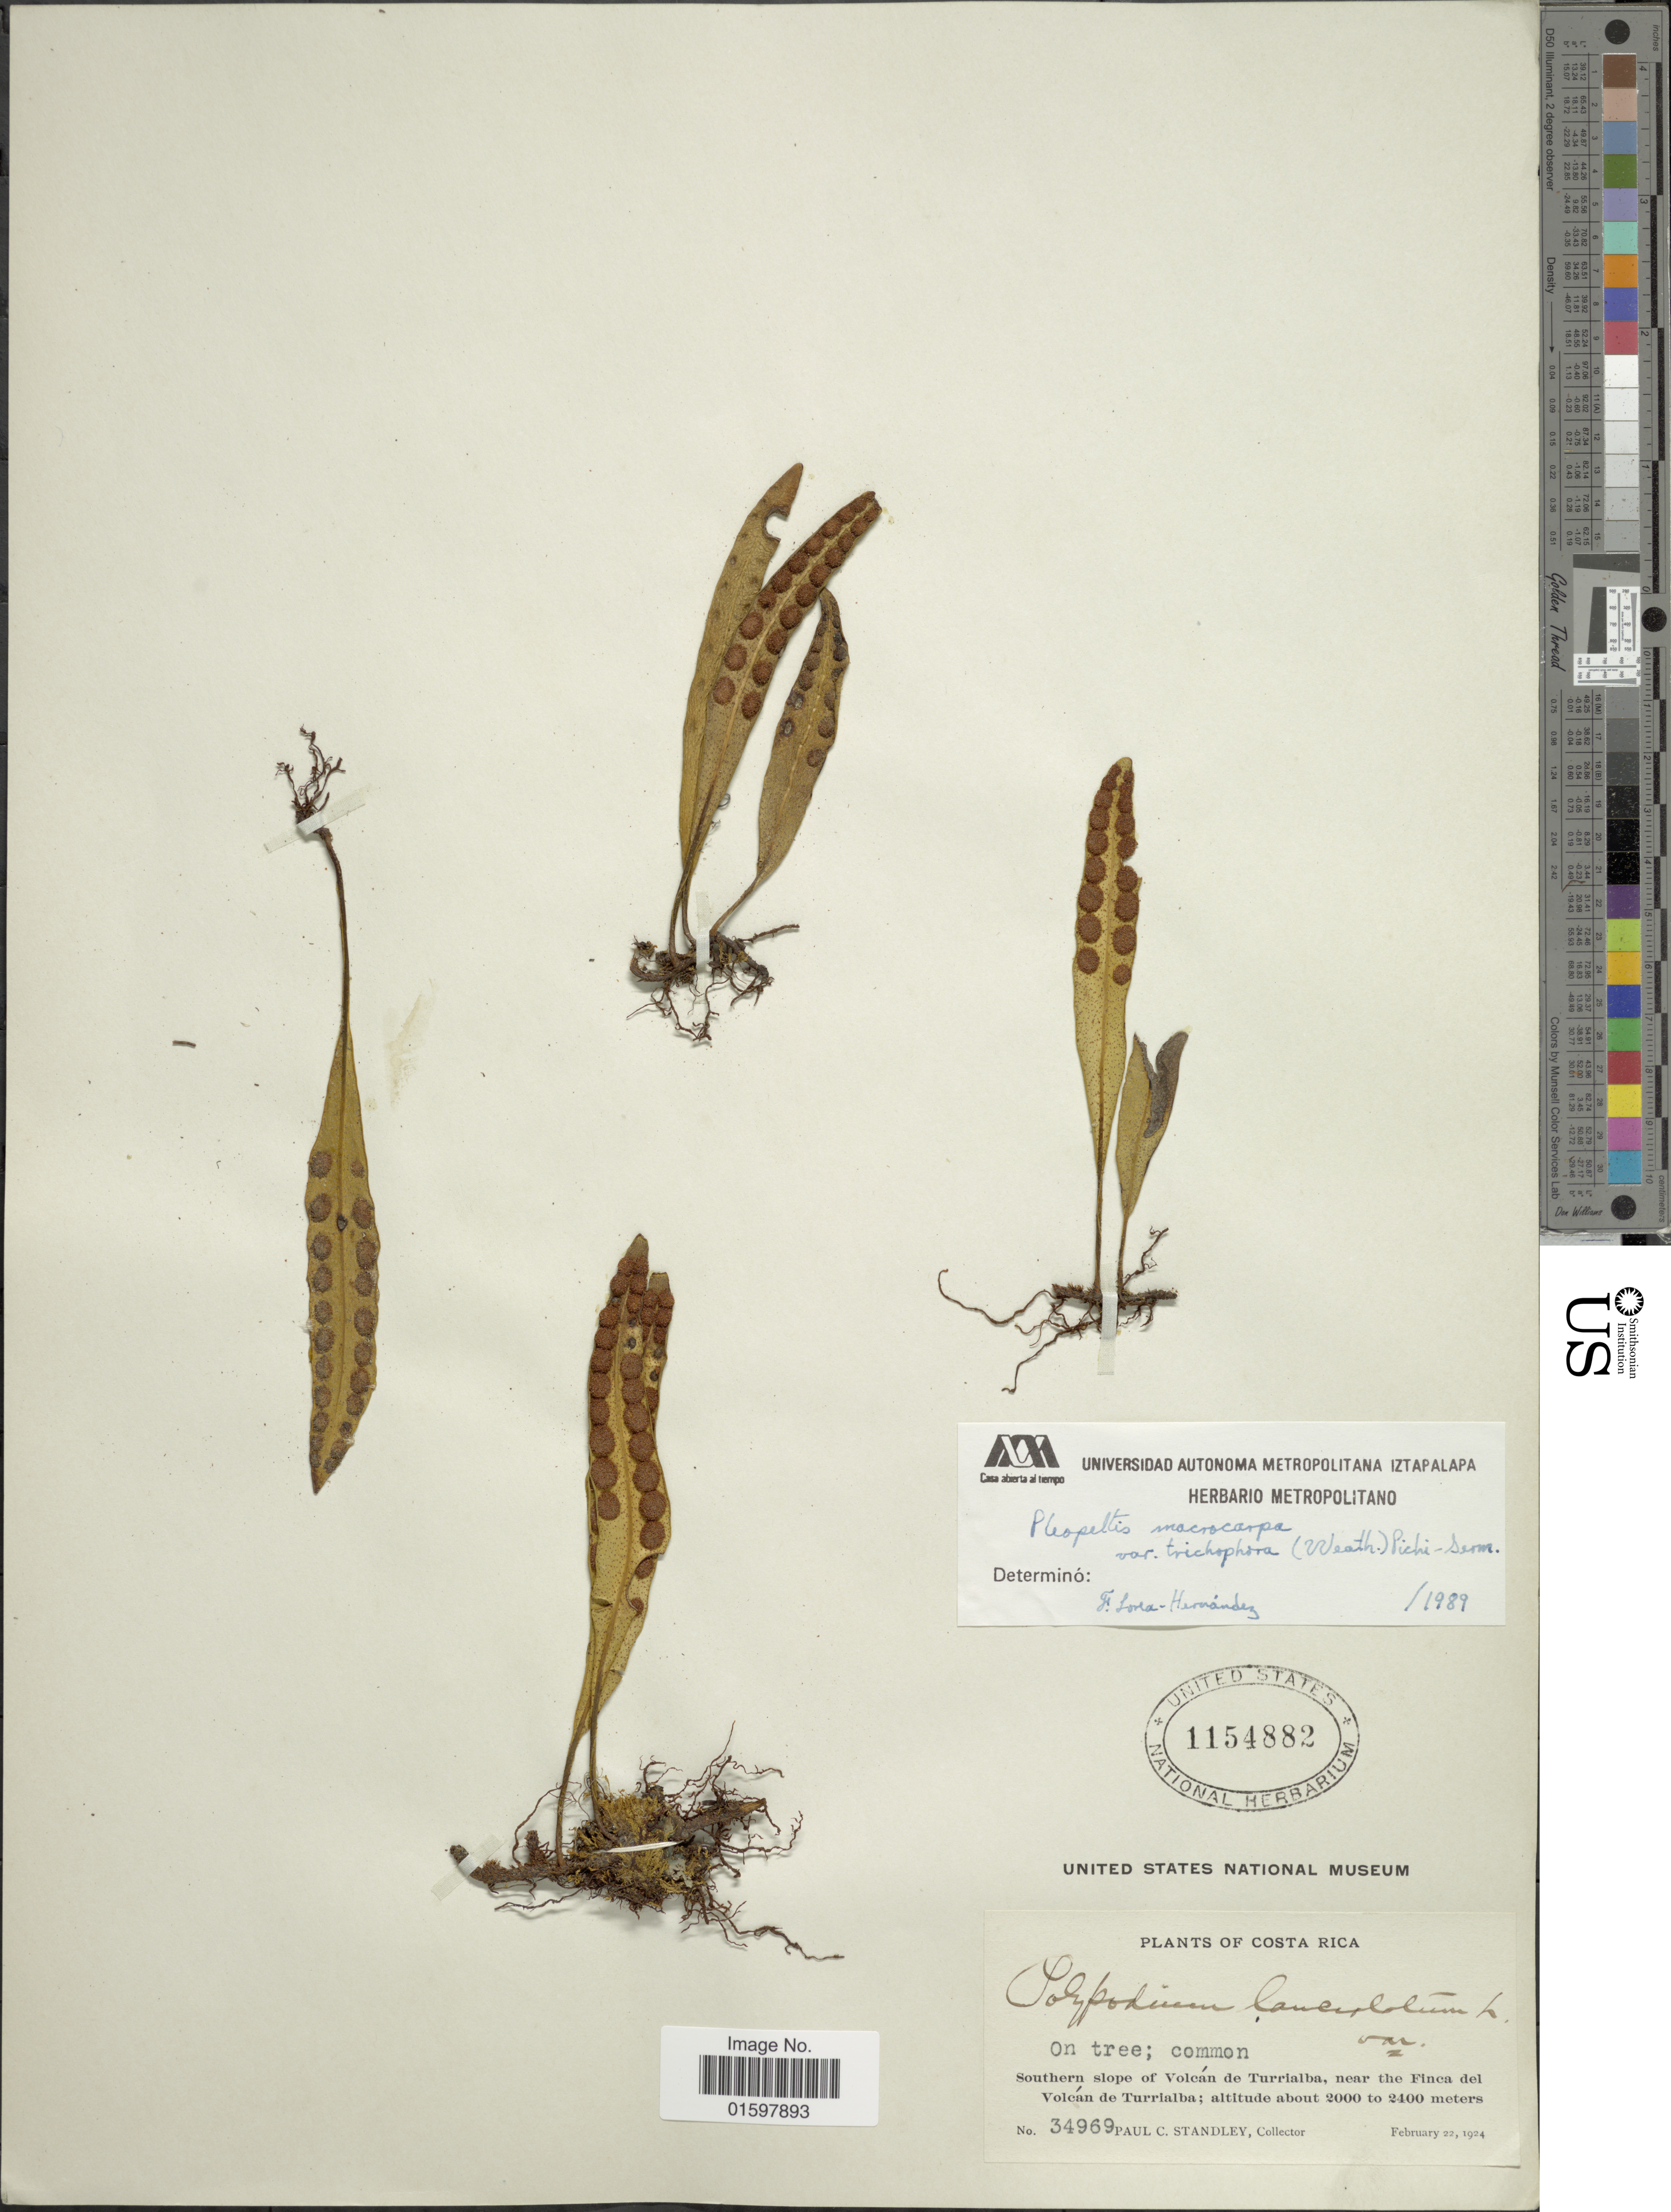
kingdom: Plantae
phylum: Tracheophyta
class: Polypodiopsida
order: Polypodiales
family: Polypodiaceae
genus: Pleopeltis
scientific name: Pleopeltis mexicana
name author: (Fée) Mickel & Beitel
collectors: P. C. Standley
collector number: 34969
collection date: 1924-02-22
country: Costa Rica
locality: Southern slope of Volcán de Turrialba, near the Finca del Volcán de Turrialba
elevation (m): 2000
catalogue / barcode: US 1154882